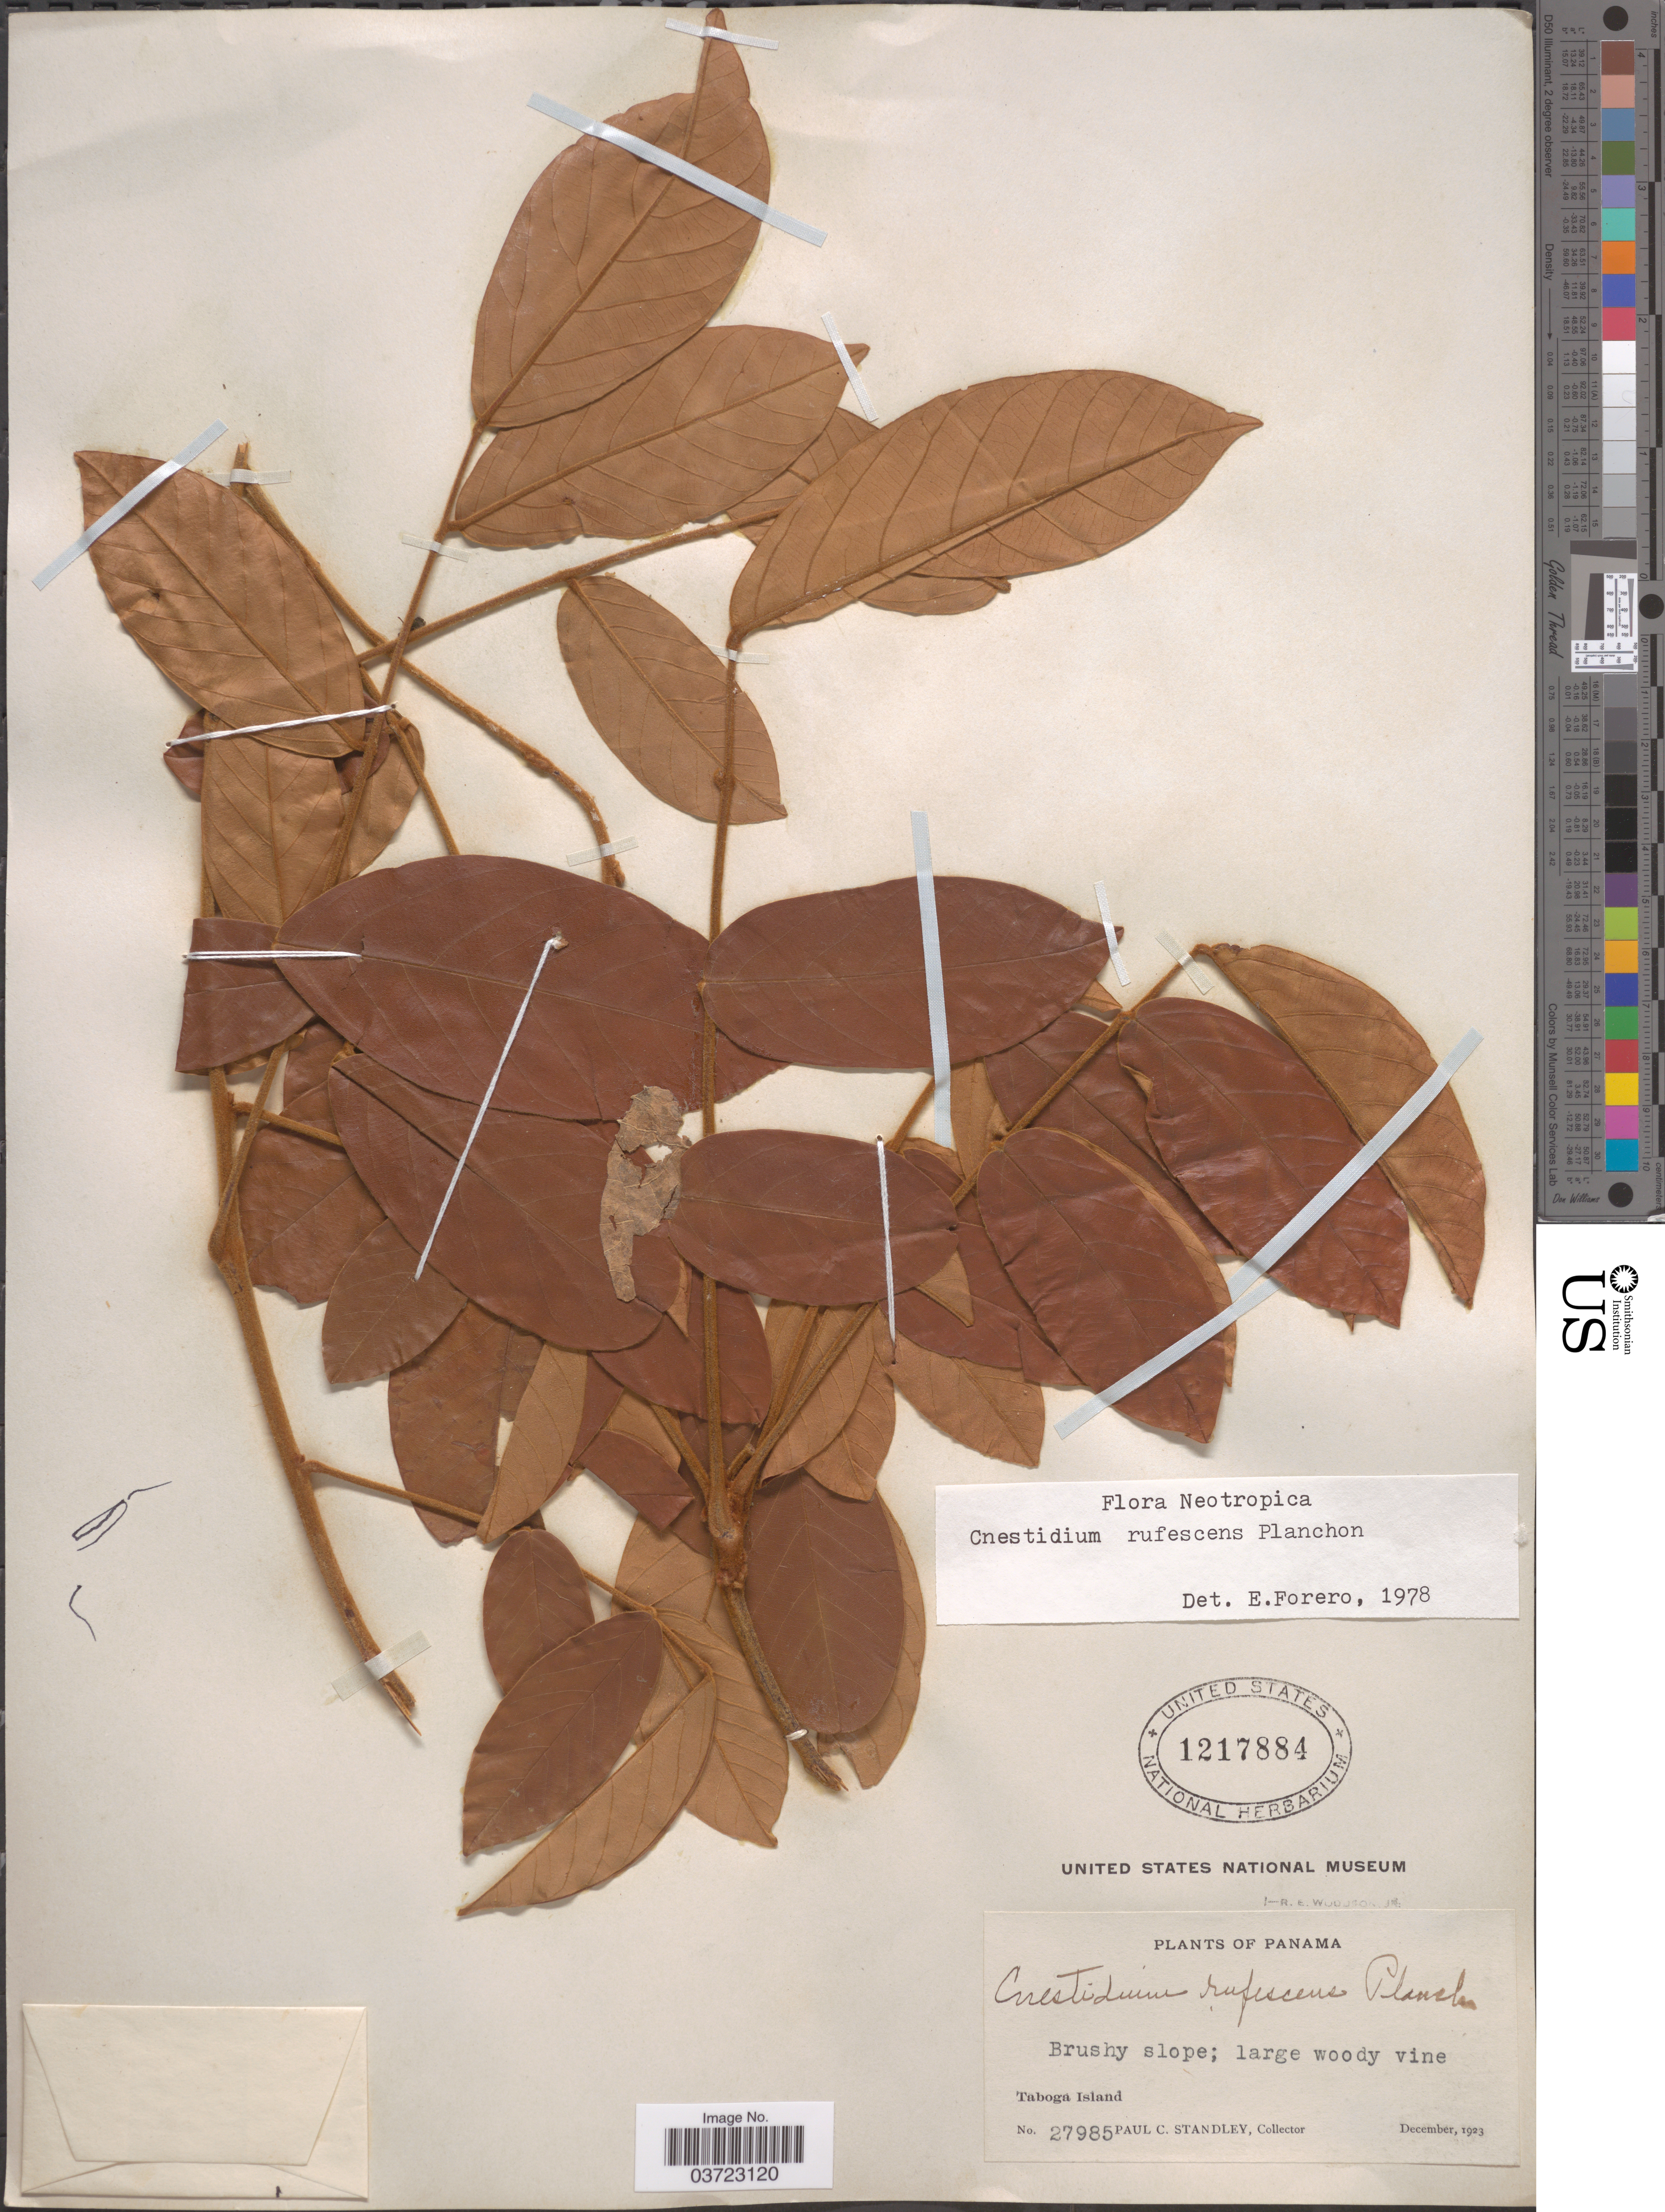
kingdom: Plantae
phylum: Tracheophyta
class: Magnoliopsida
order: Oxalidales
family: Connaraceae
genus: Cnestidium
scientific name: Cnestidium rufescens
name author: Planch.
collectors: P. C. Standley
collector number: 27985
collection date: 1923-12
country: Panama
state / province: Panamá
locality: Taboga Island.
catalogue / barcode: US 1217884